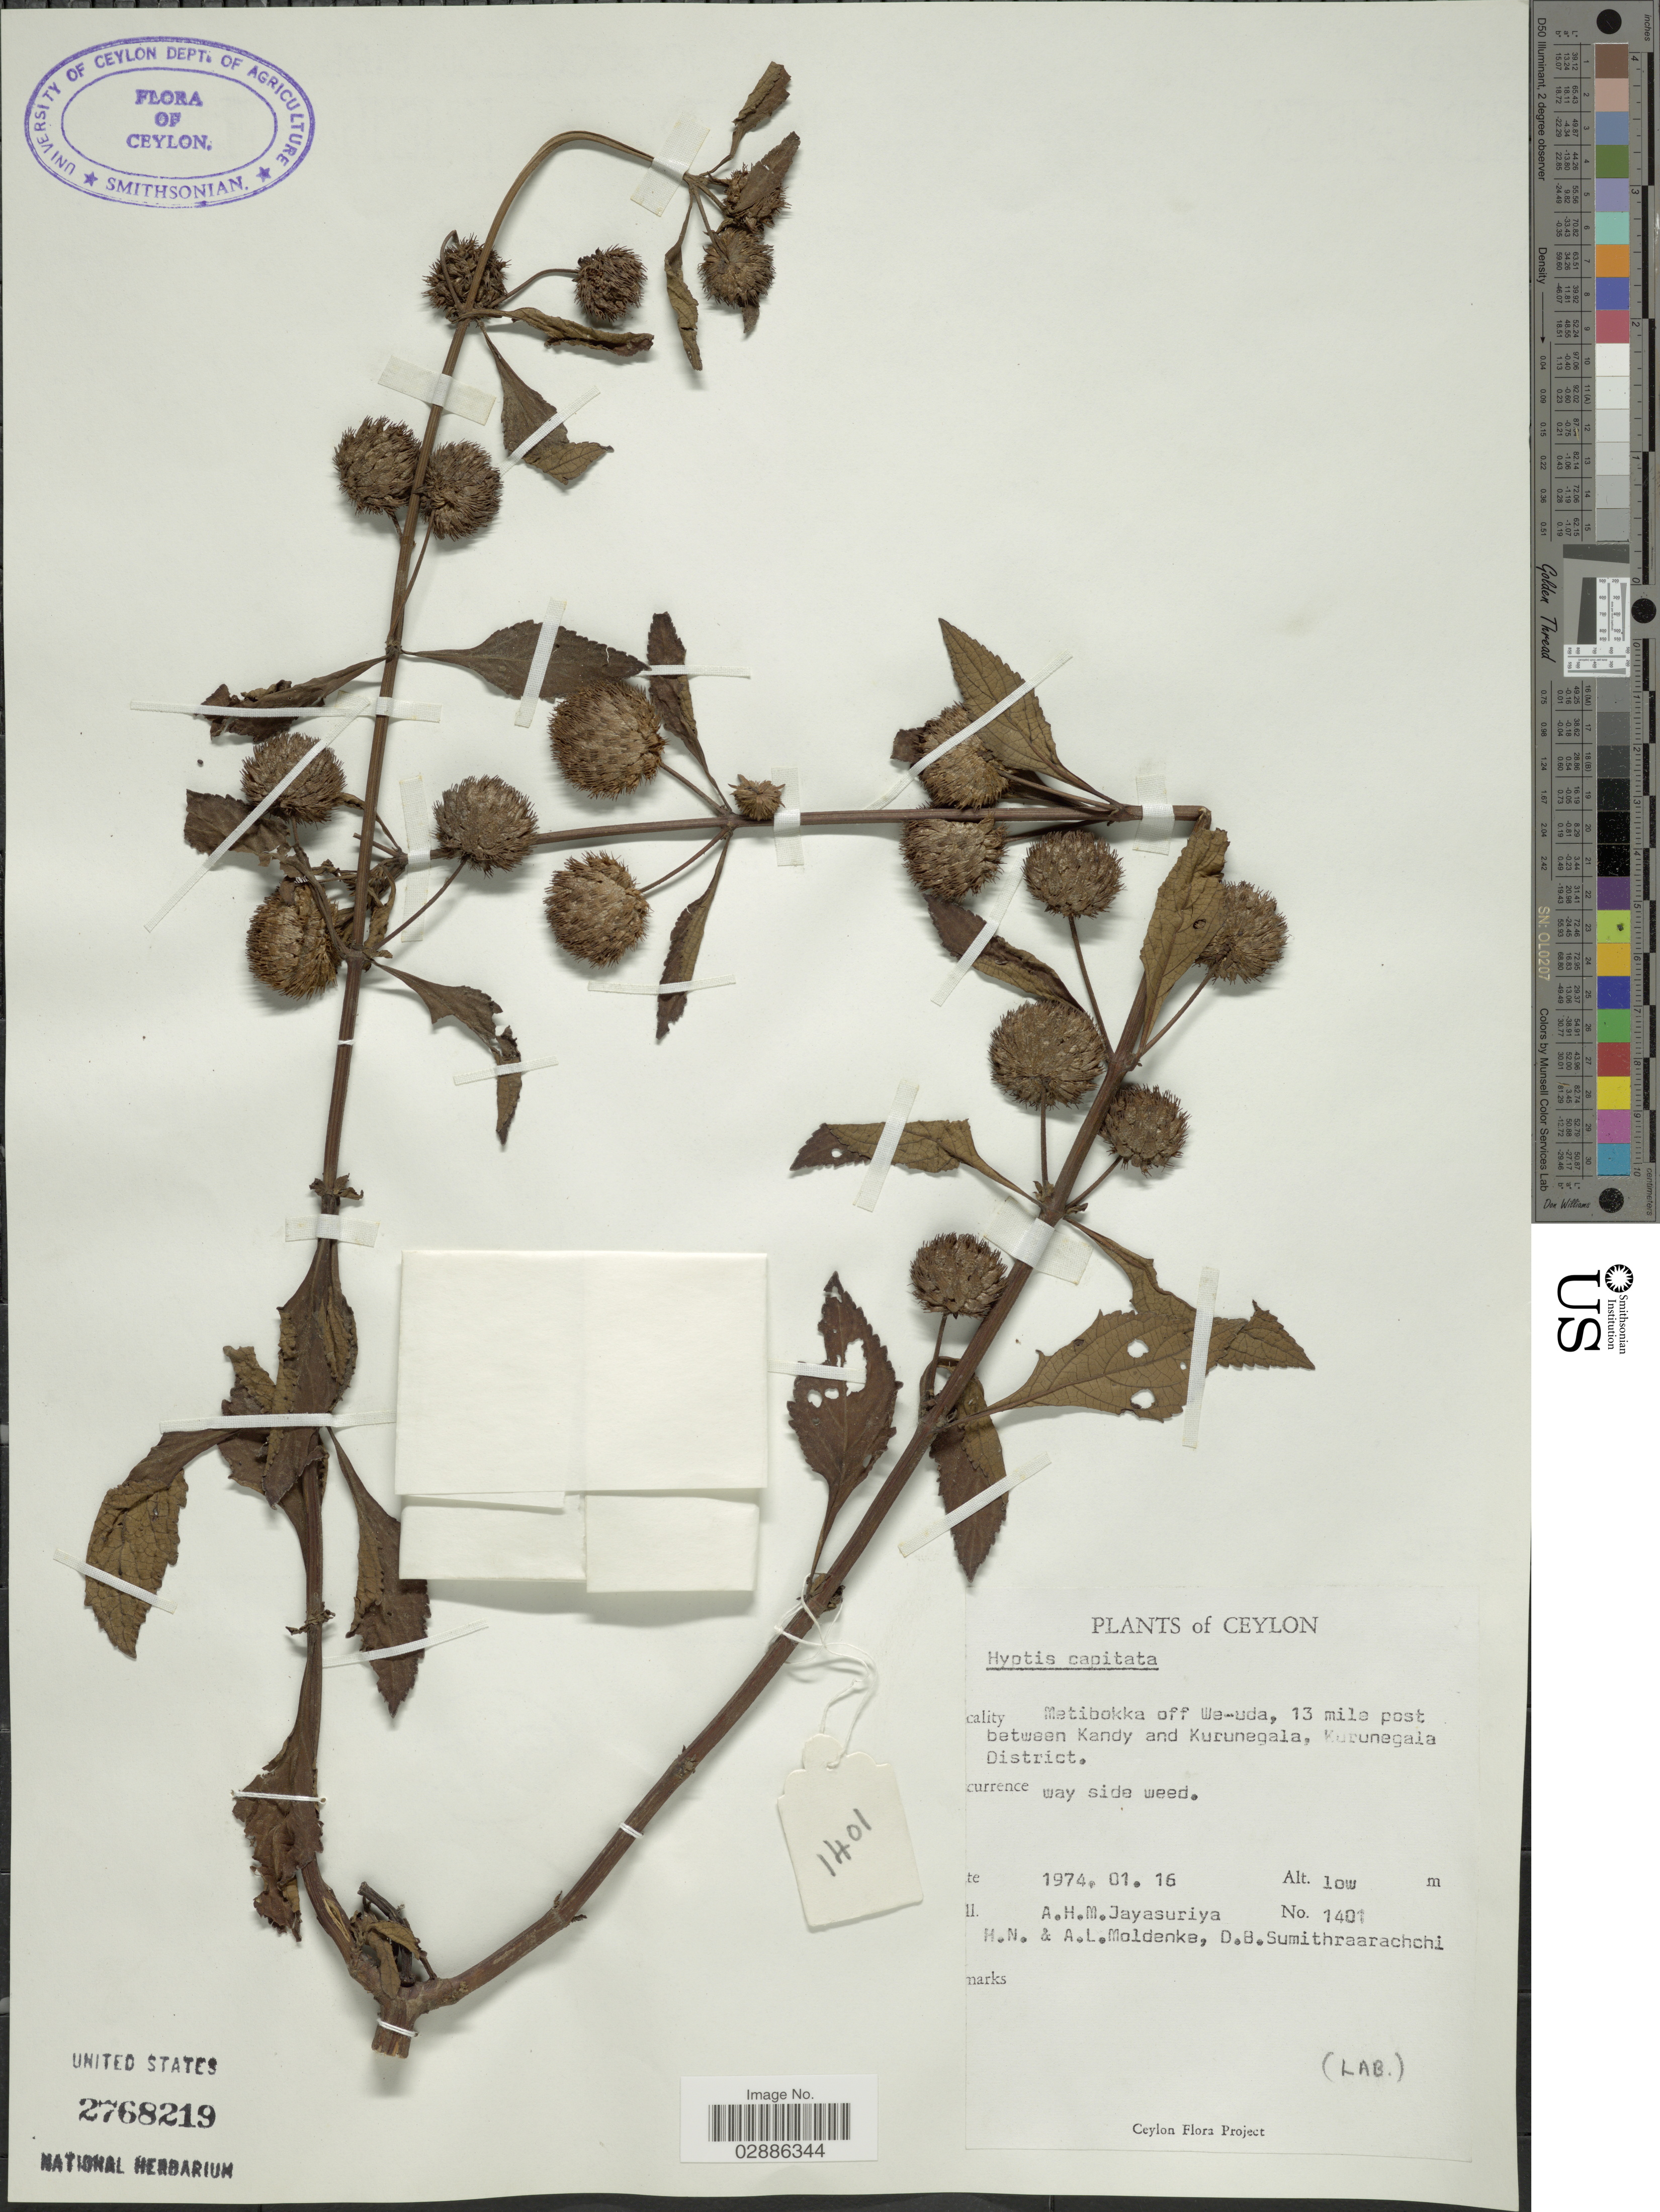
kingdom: Plantae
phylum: Tracheophyta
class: Magnoliopsida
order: Lamiales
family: Lamiaceae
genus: Hyptis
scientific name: Hyptis rhomboidea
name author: M. Martens & Galeotti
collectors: A. Jayasuriya, H. N. Moldenke, A. L. Moldenke & D. B. Sumithraarachchi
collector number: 1401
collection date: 1974-01-16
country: Sri Lanka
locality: Ceylon, Metibokka off We-uda, 13 mile post between Kandy and Kurunegala, Kurunegala District.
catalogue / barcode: US 2768219